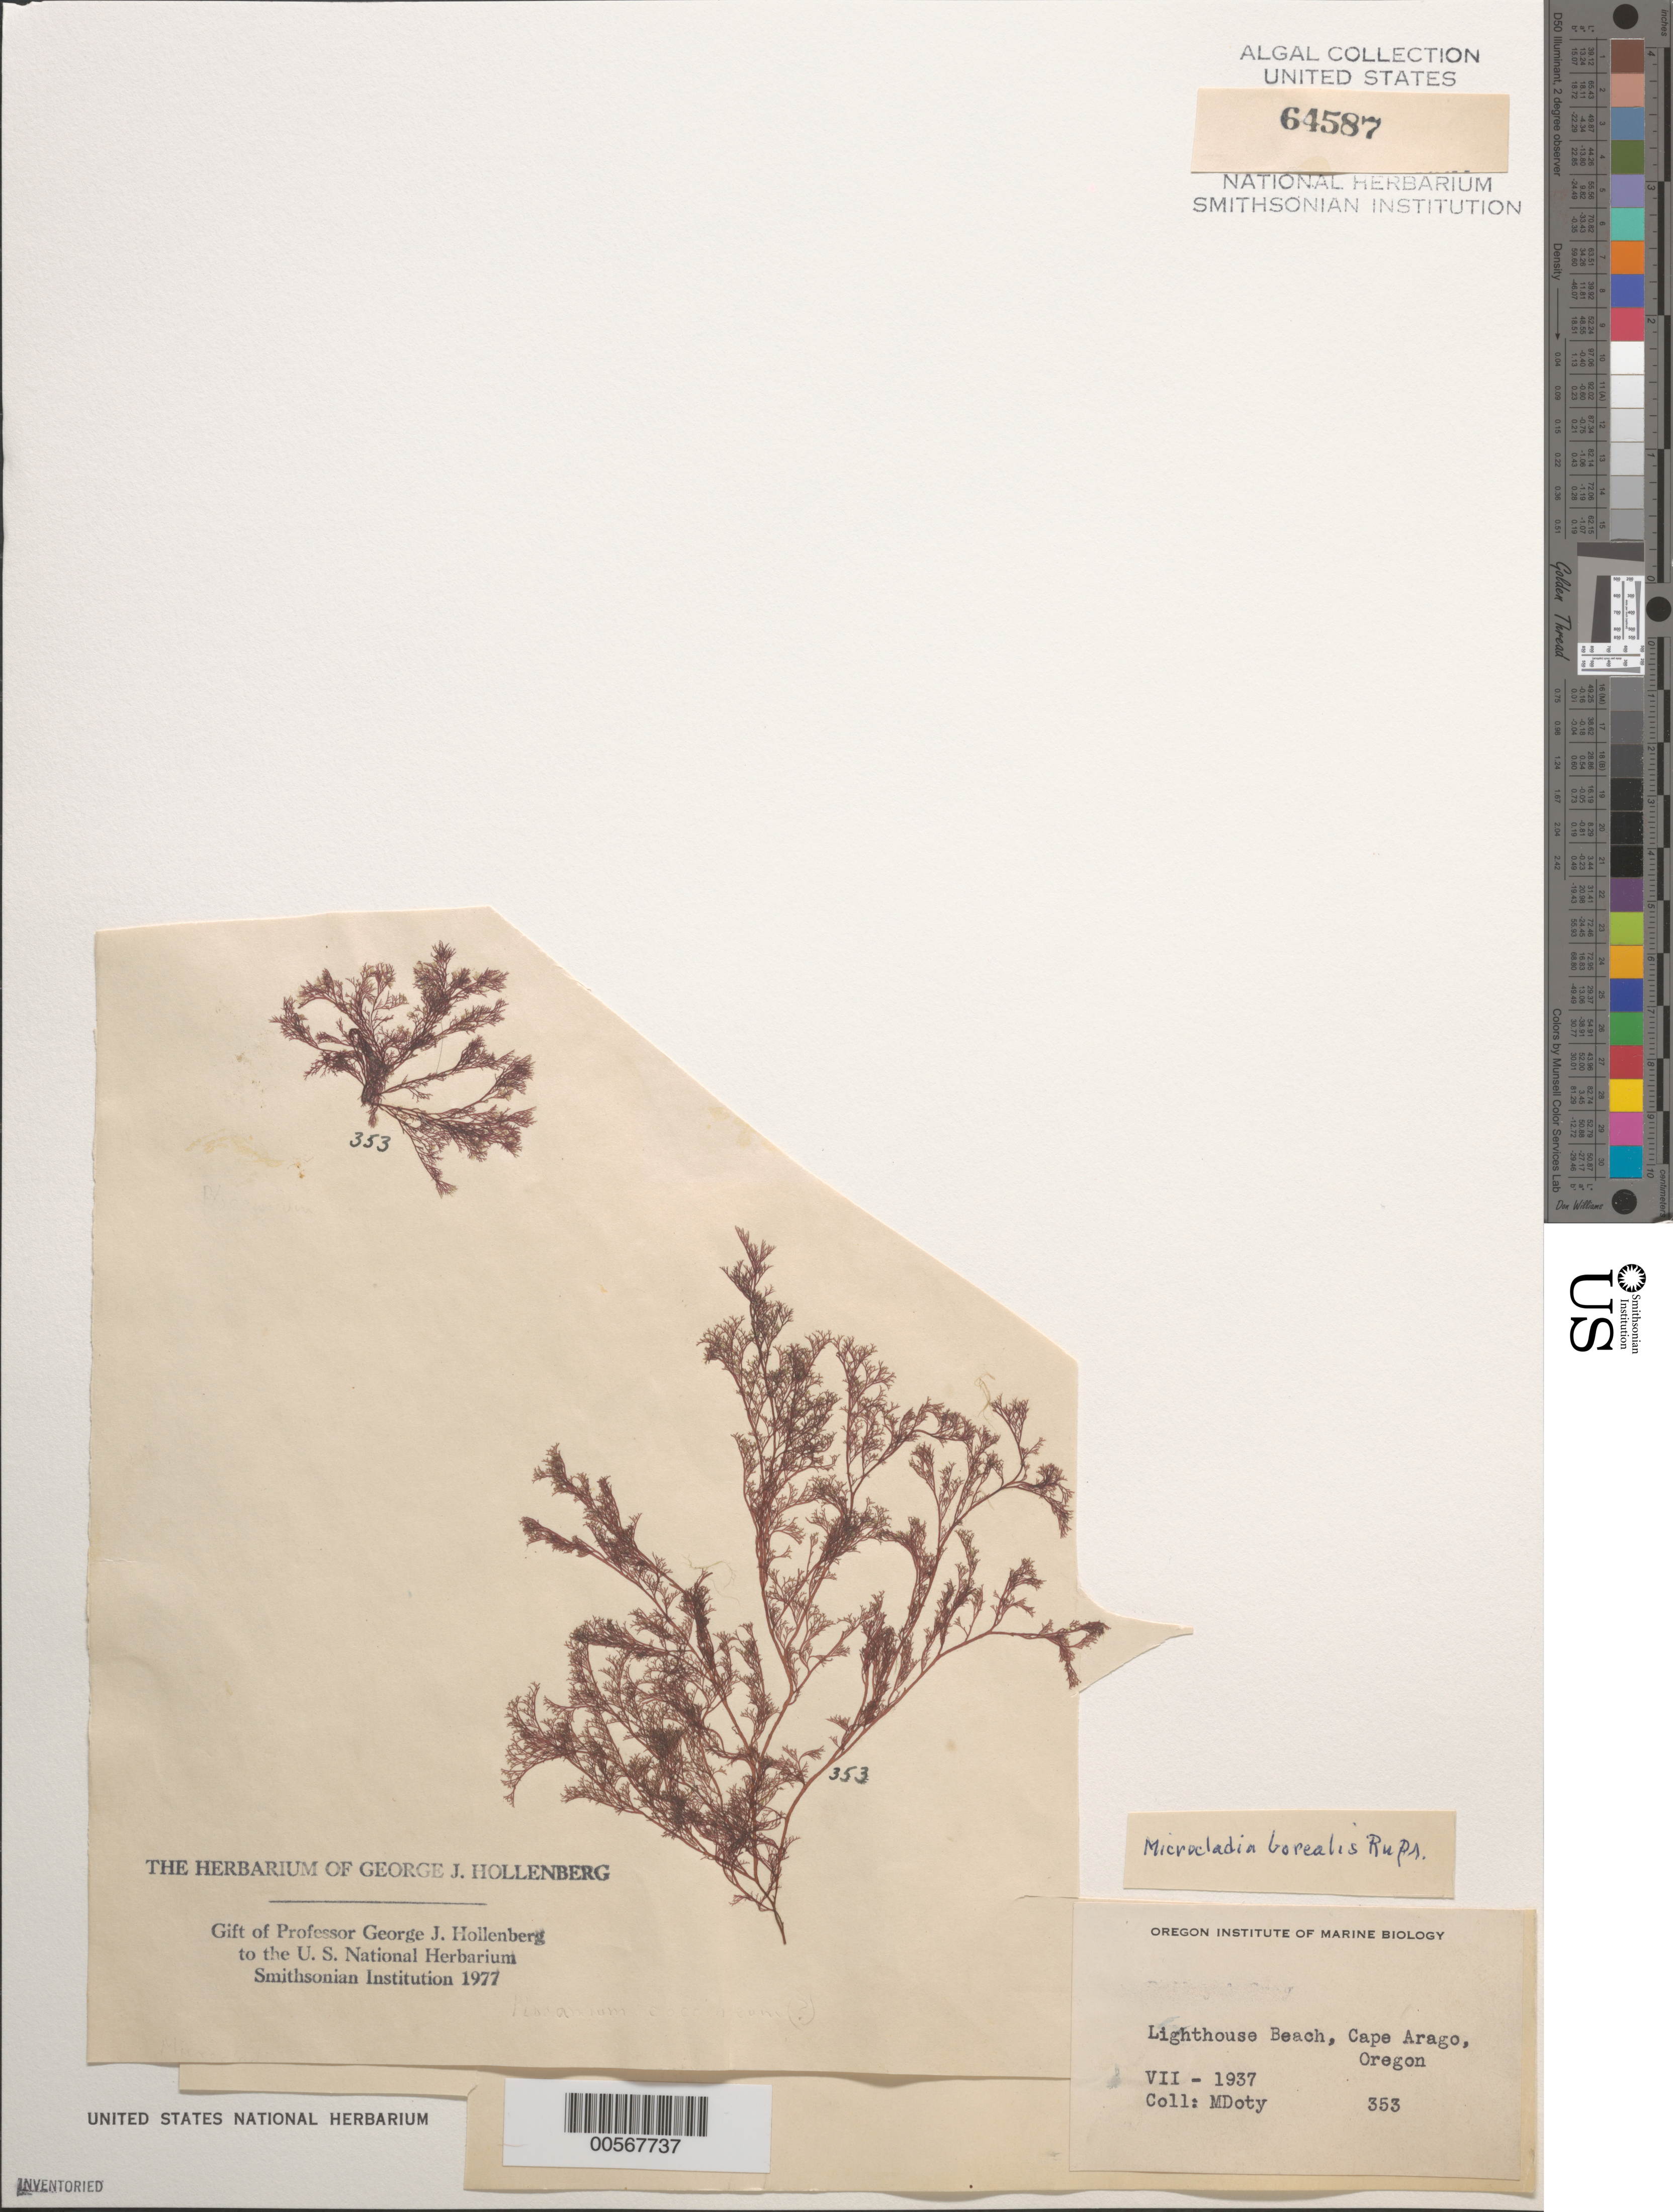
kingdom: Plantae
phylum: Rhodophyta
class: Florideophyceae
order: Ceramiales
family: Ceramiaceae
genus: Microcladia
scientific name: Microcladia borealis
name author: Rupr.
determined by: Hollenberg, George J.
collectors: M. S. Doty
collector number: MSD 353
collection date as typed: Jul 1937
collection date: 1937-07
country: United States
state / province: Oregon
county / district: Coos County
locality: Cape Arago, Lighthouse Beach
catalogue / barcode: US 64587